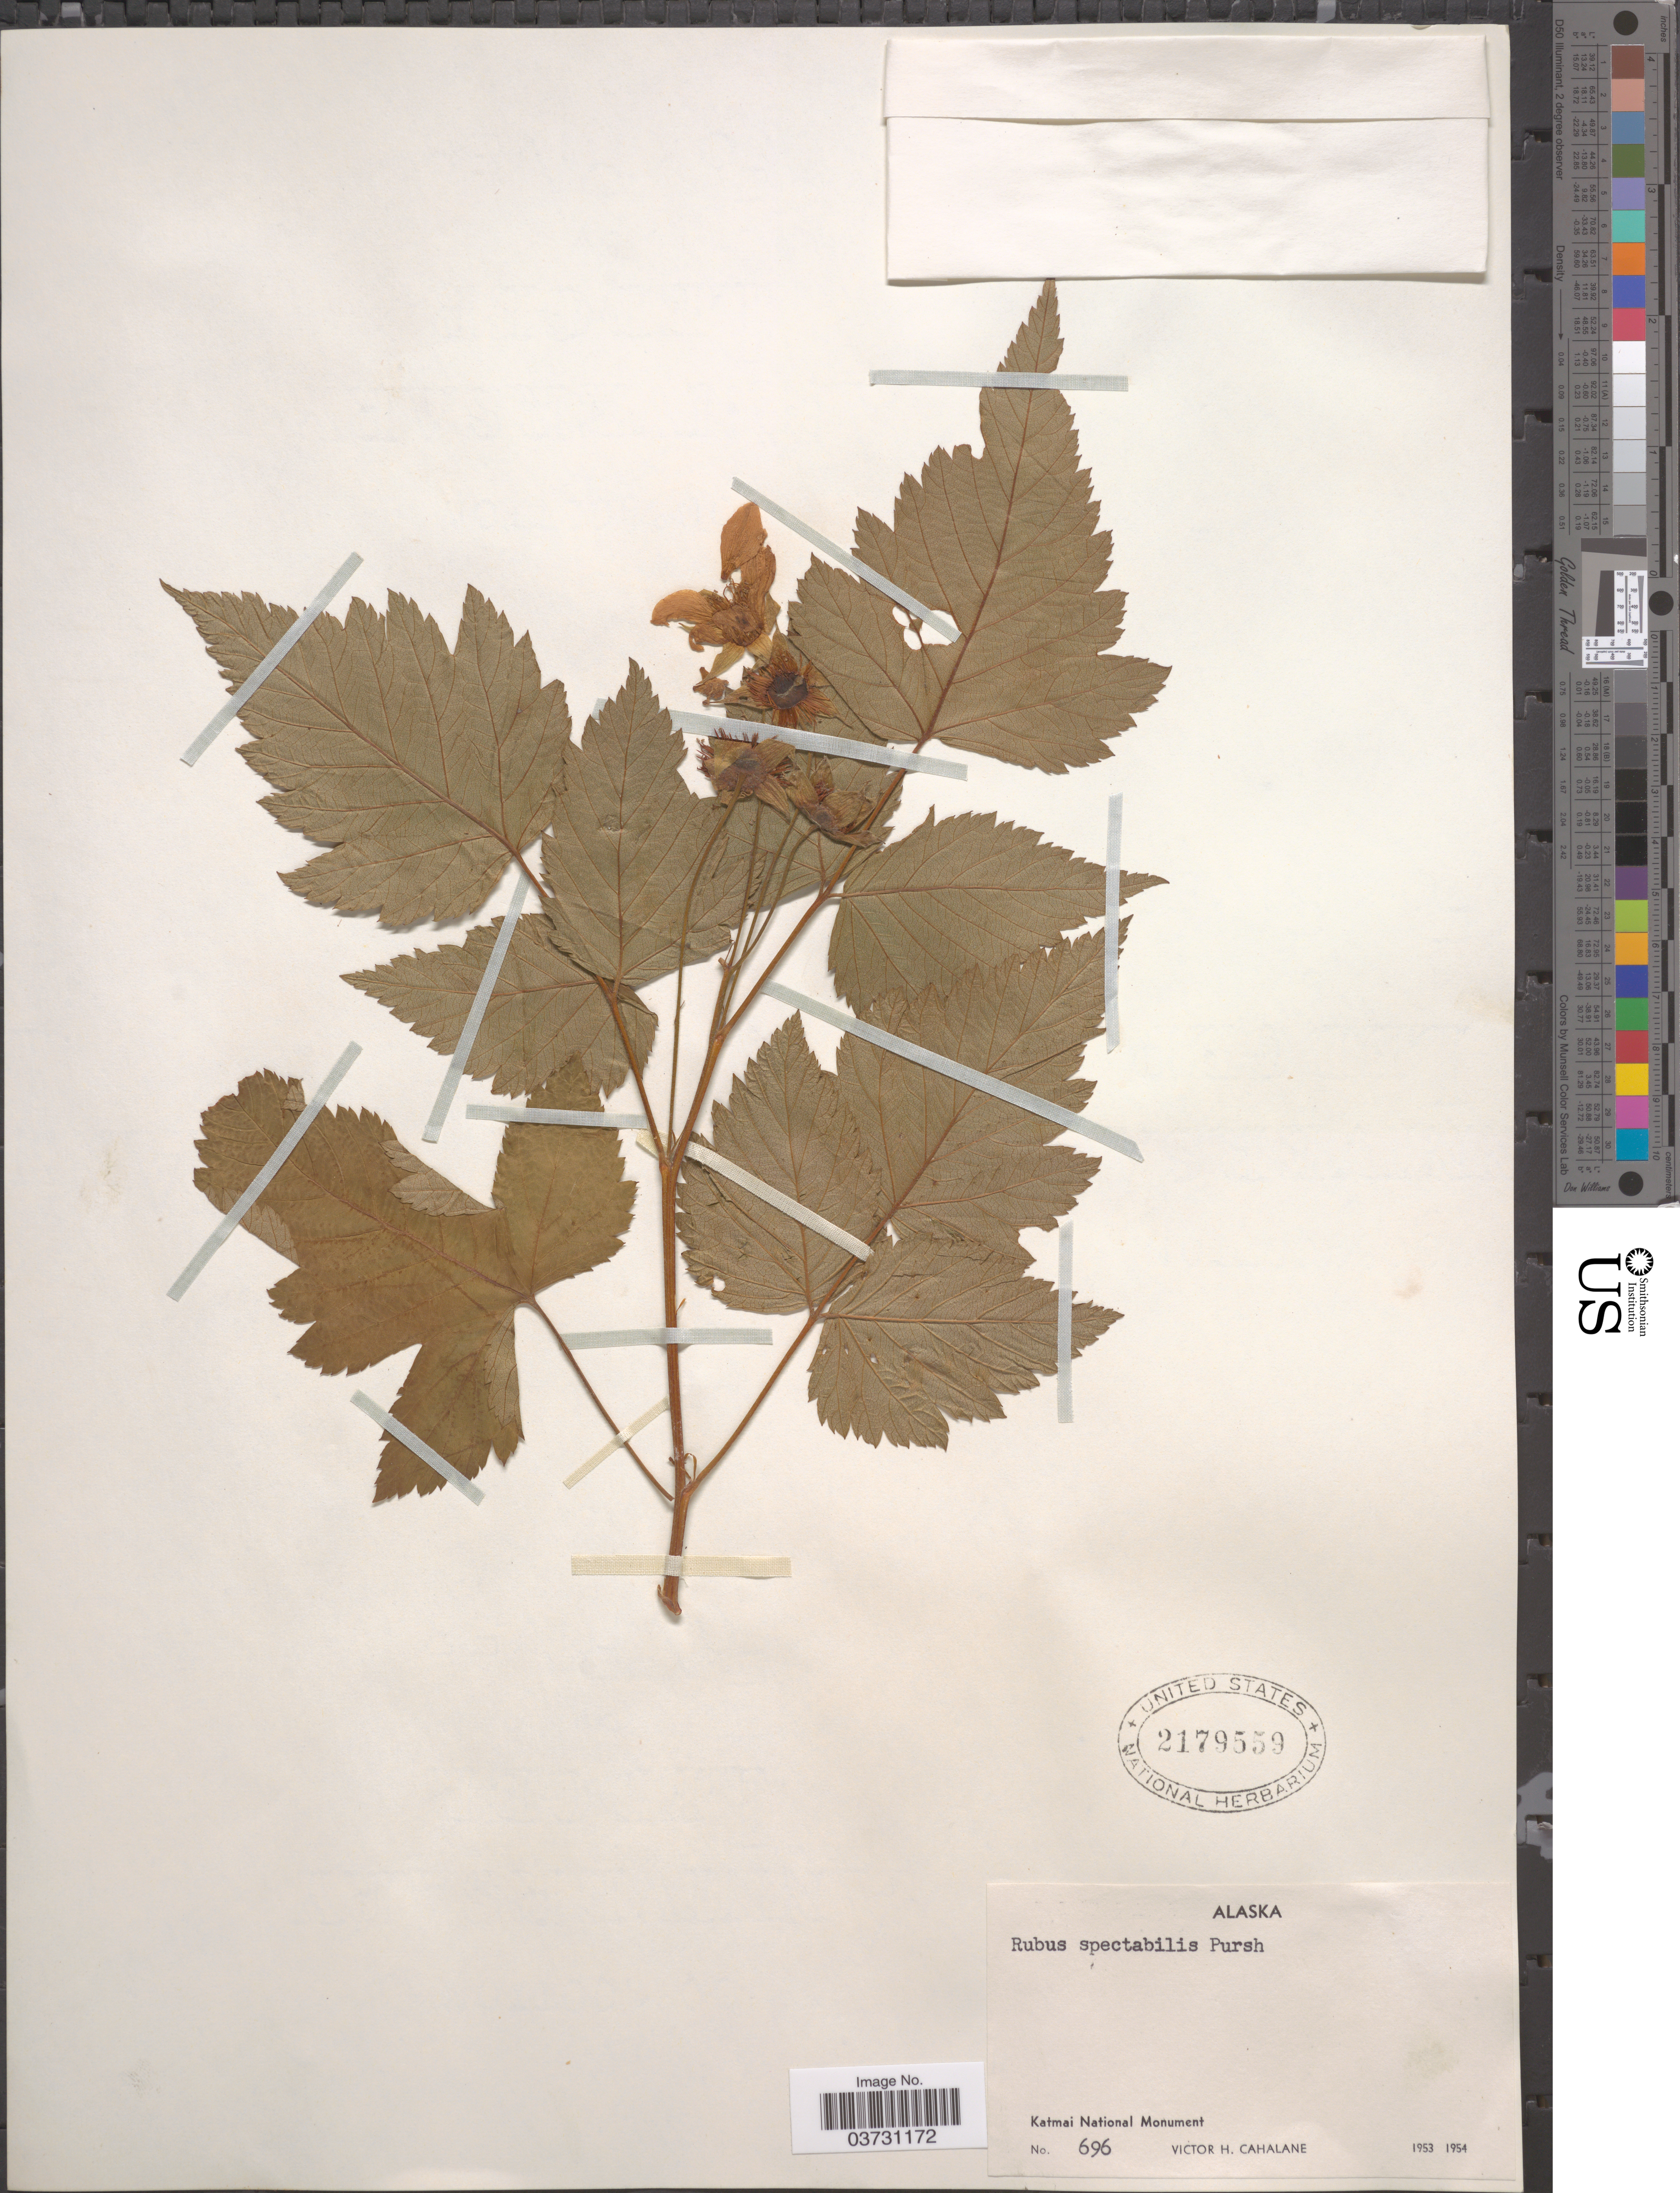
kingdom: Plantae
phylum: Tracheophyta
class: Magnoliopsida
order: Rosales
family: Rosaceae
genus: Rubus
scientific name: Rubus spectabilis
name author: Pursh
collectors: V. Cahalane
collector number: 696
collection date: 1953/1954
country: United States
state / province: Alaska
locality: Katmai National Monument.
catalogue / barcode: US 2179559